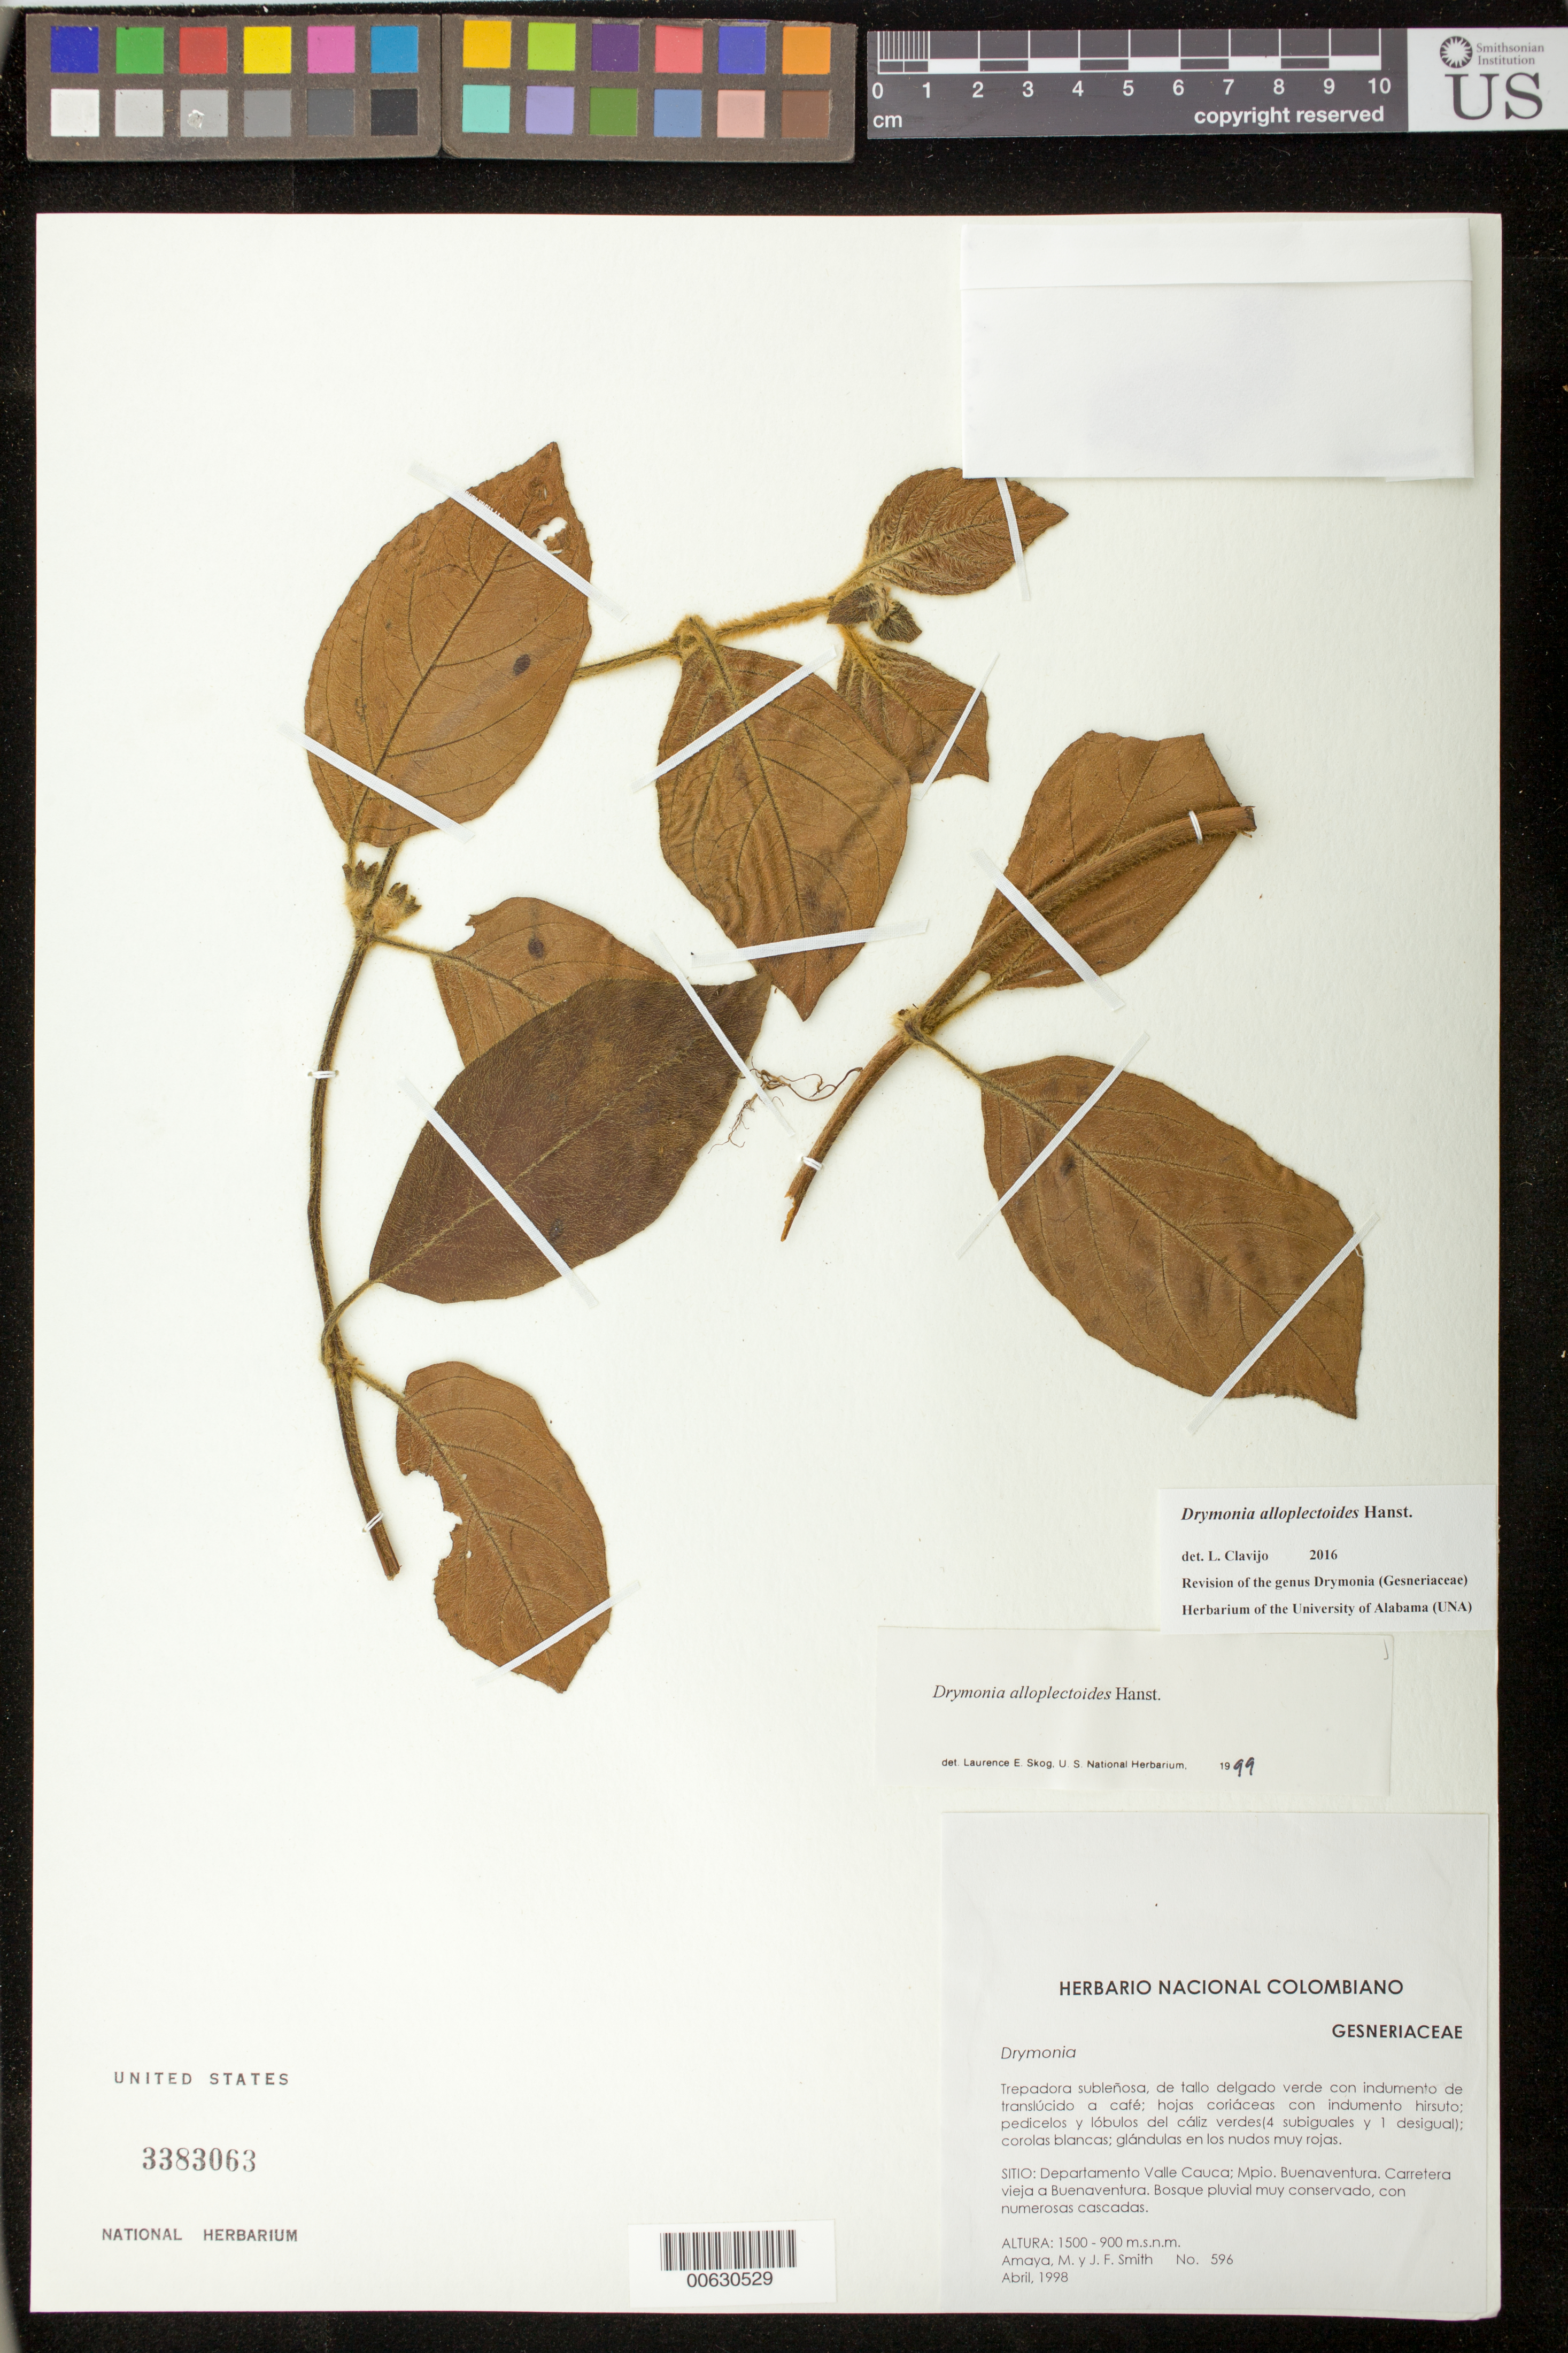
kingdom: Plantae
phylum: Tracheophyta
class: Magnoliopsida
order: Lamiales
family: Gesneriaceae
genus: Drymonia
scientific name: Drymonia alloplectoides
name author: Hanst.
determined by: Skog, Laurence E.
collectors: M. Amaya & J. F. Smith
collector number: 596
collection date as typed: Apr 1998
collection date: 1998-04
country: Colombia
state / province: Valle del Cauca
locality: Mpio. Buenaventura. Carretera vieja a Buenaventura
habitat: Bosque pluvial muy conservado, con numerosas cascadas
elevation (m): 900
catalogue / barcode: US 3383063